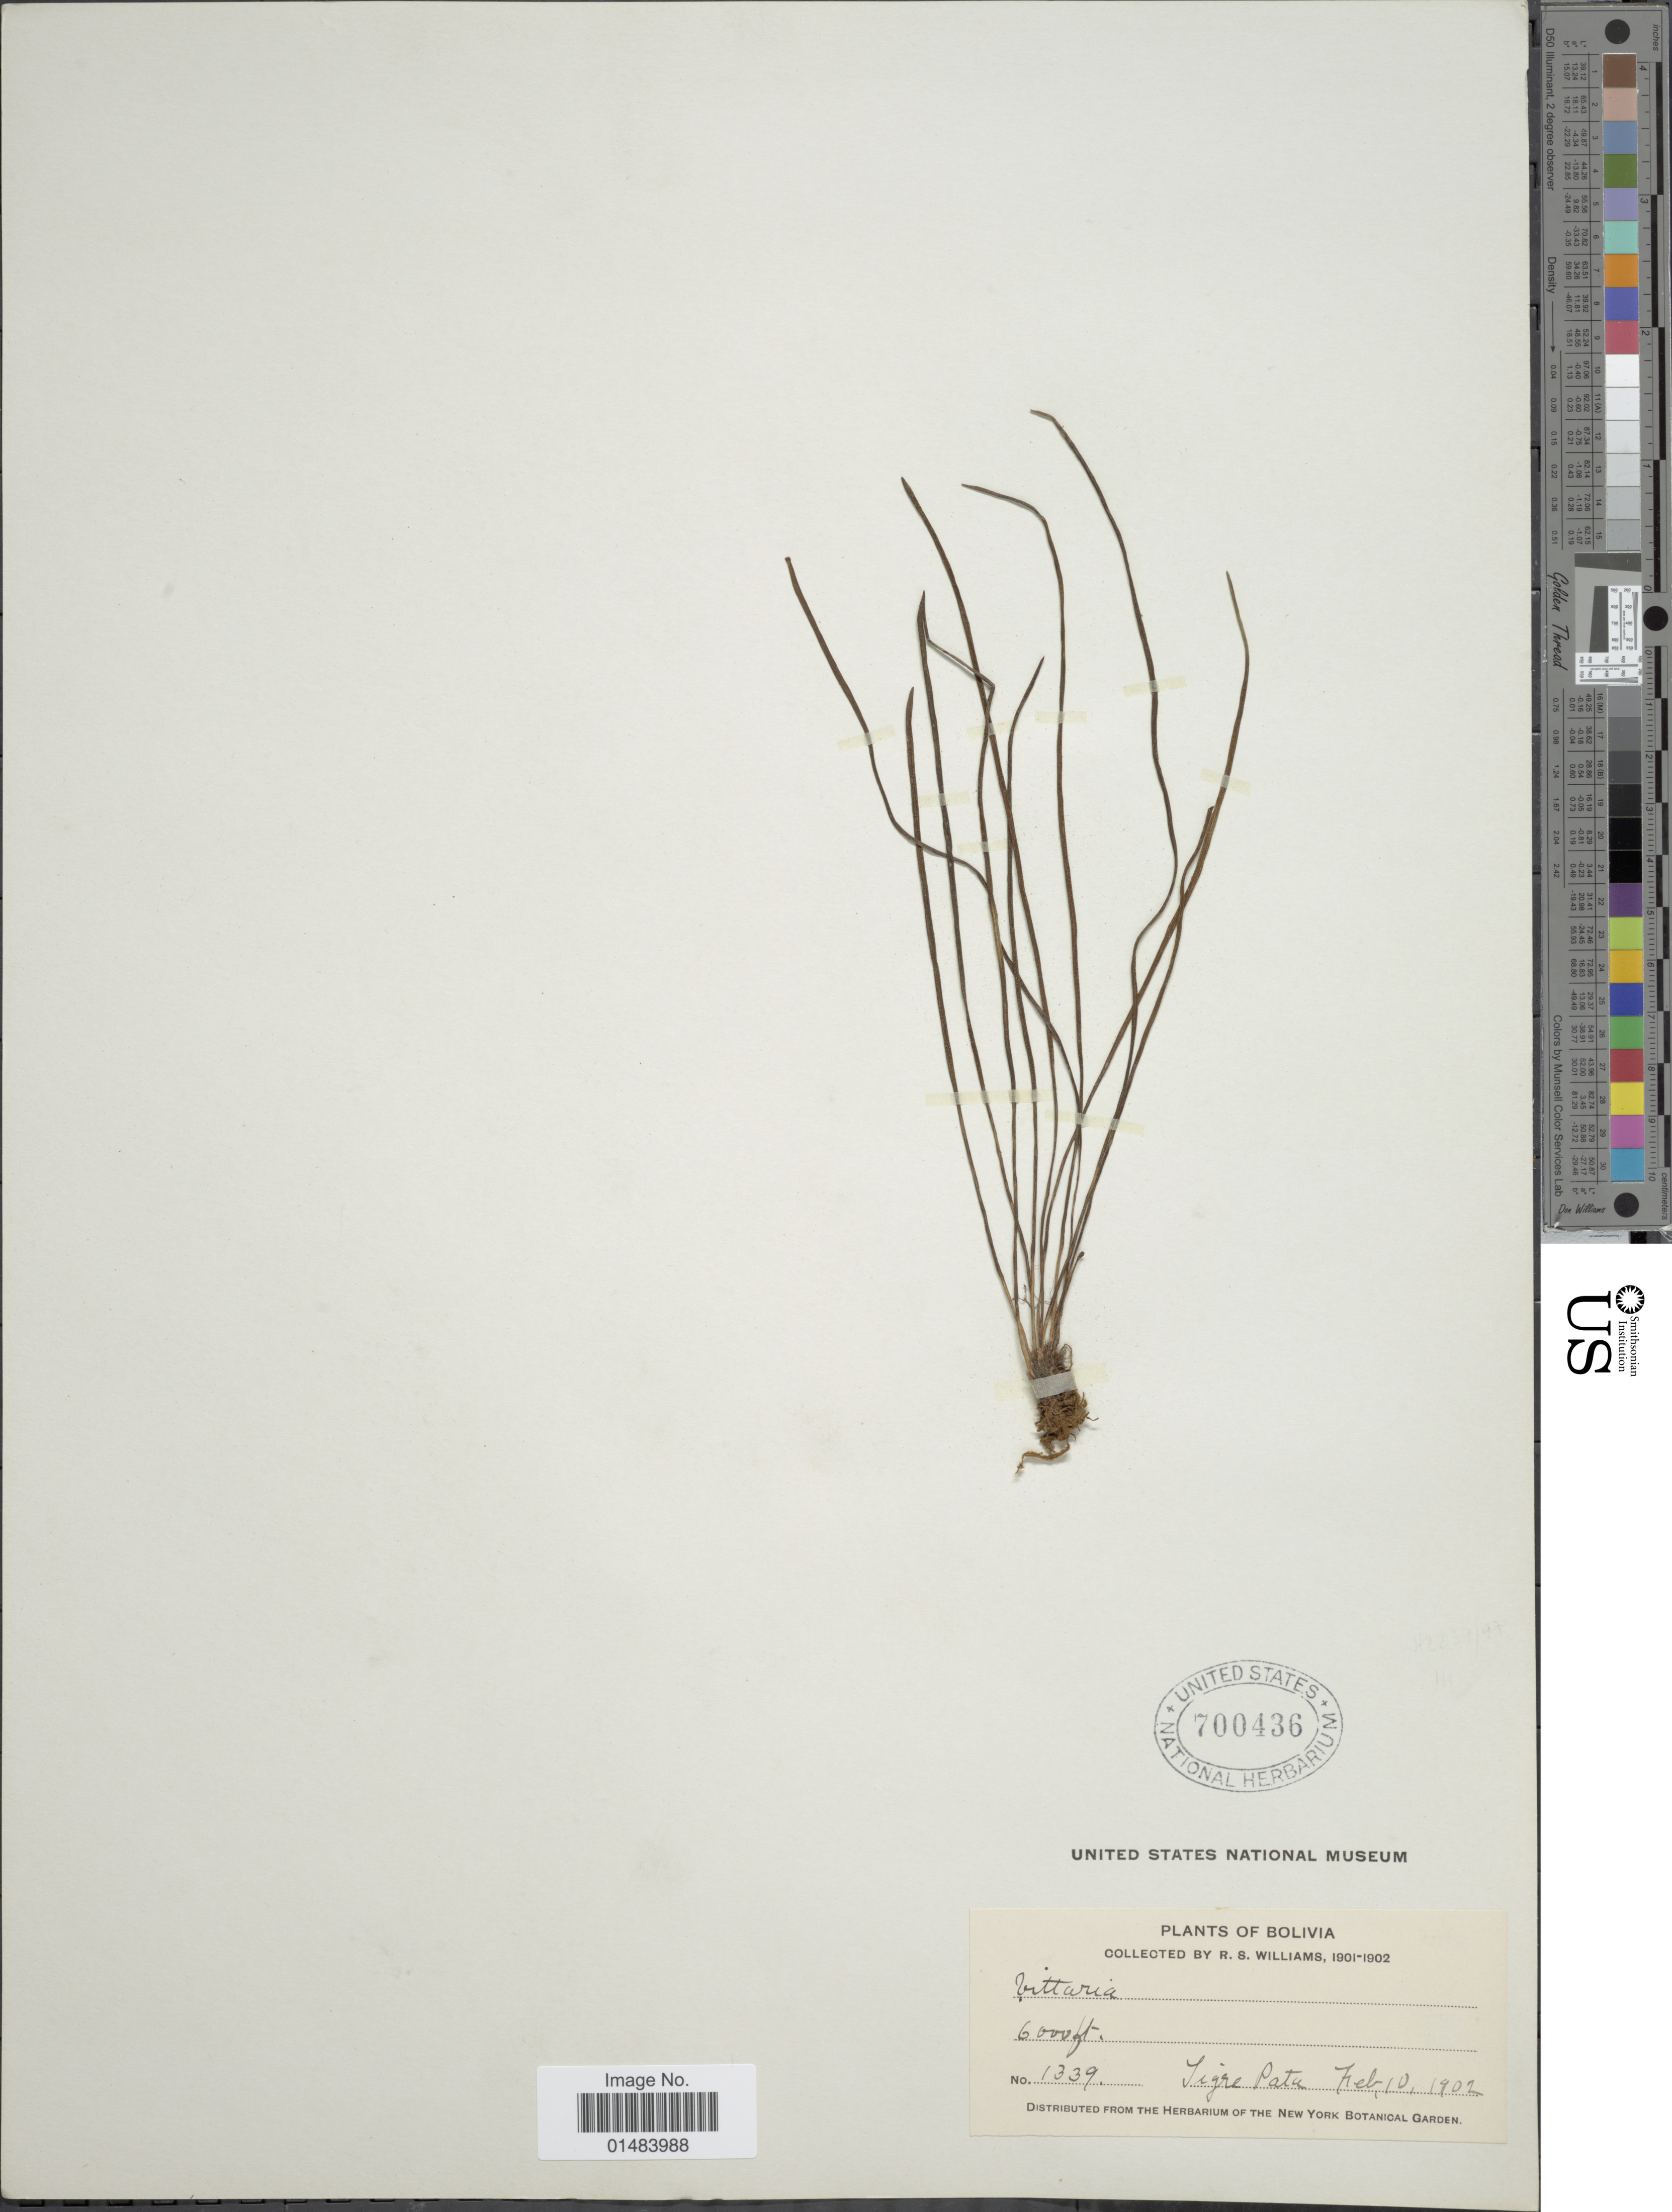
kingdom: Plantae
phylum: Tracheophyta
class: Polypodiopsida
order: Polypodiales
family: Pteridaceae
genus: Vittaria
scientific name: Vittaria graminifolia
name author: Kaulf.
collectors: R. S. Williams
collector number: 1339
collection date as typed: Feb. 10, 1902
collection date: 1902-02-10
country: Bolivia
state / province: La Paz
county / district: Franz Tamayo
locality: Tigre Pata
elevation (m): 1829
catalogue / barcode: US 700436